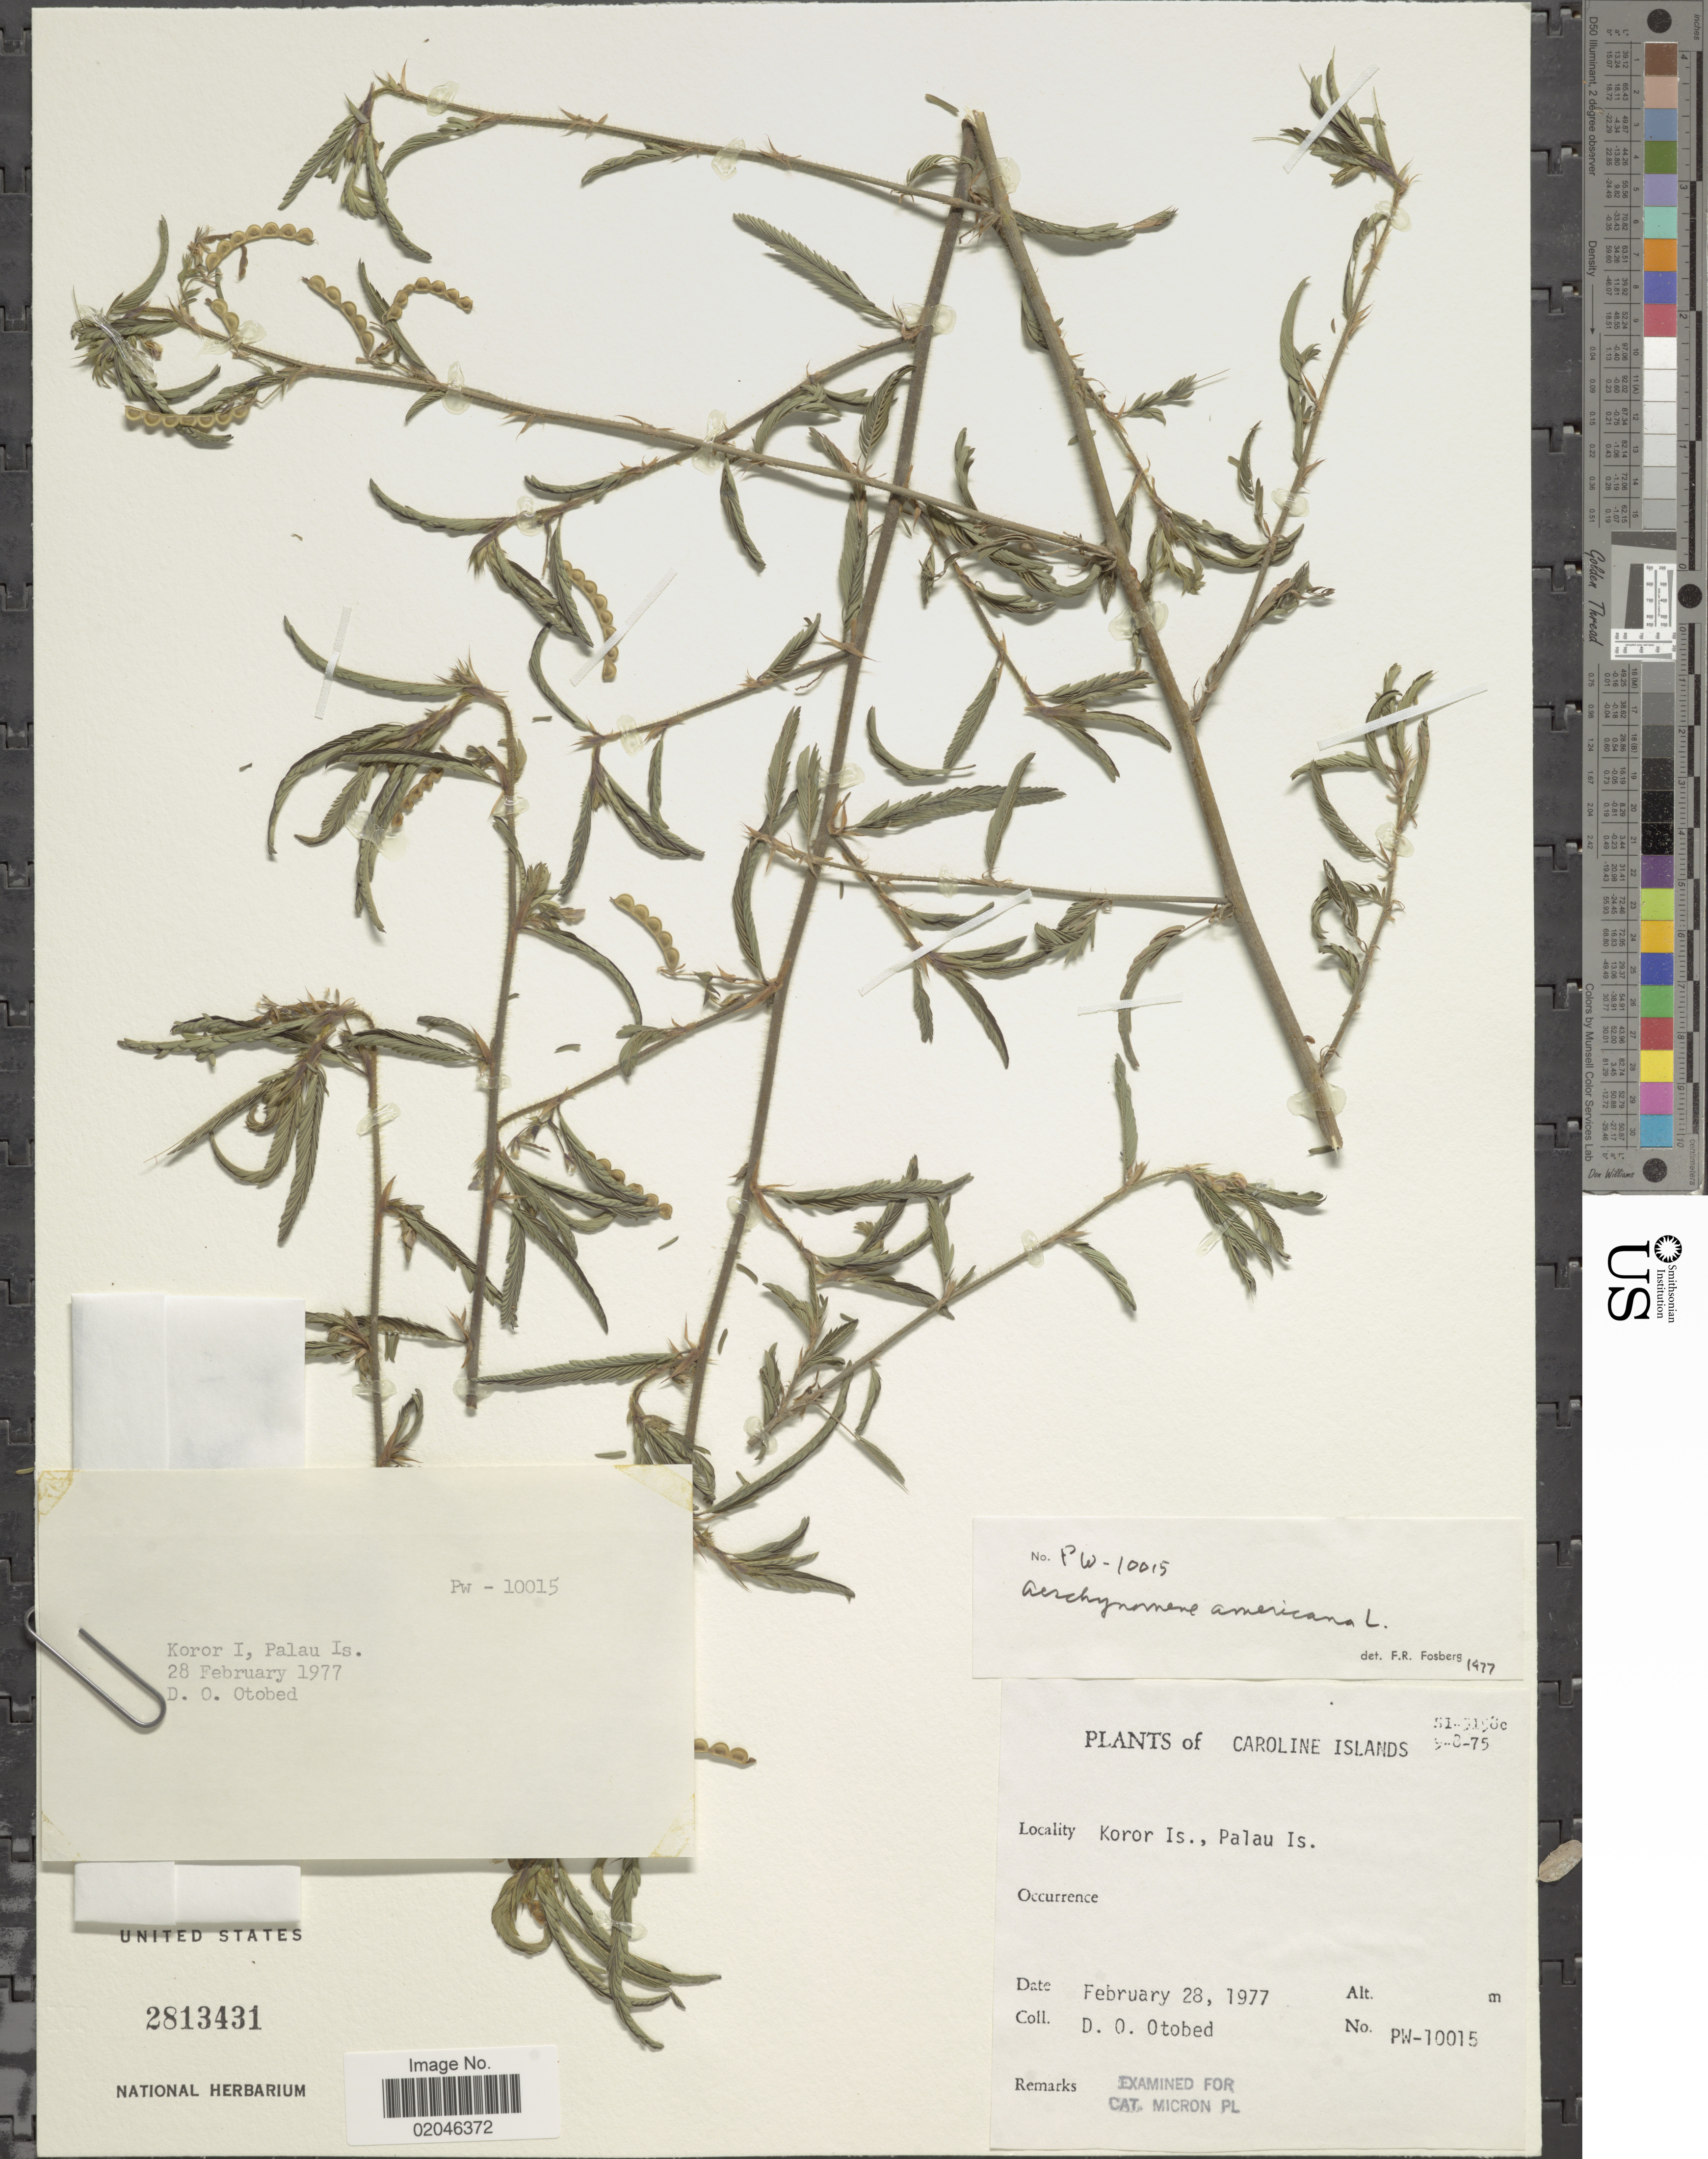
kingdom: Plantae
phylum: Tracheophyta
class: Magnoliopsida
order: Fabales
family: Fabaceae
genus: Aeschynomene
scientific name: Aeschynomene americana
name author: L.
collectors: D. O. Otobed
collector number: PW-10015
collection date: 1977-02-28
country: Palau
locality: Caroline Islands. Koror Is., Palau Is.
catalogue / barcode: US 2813431